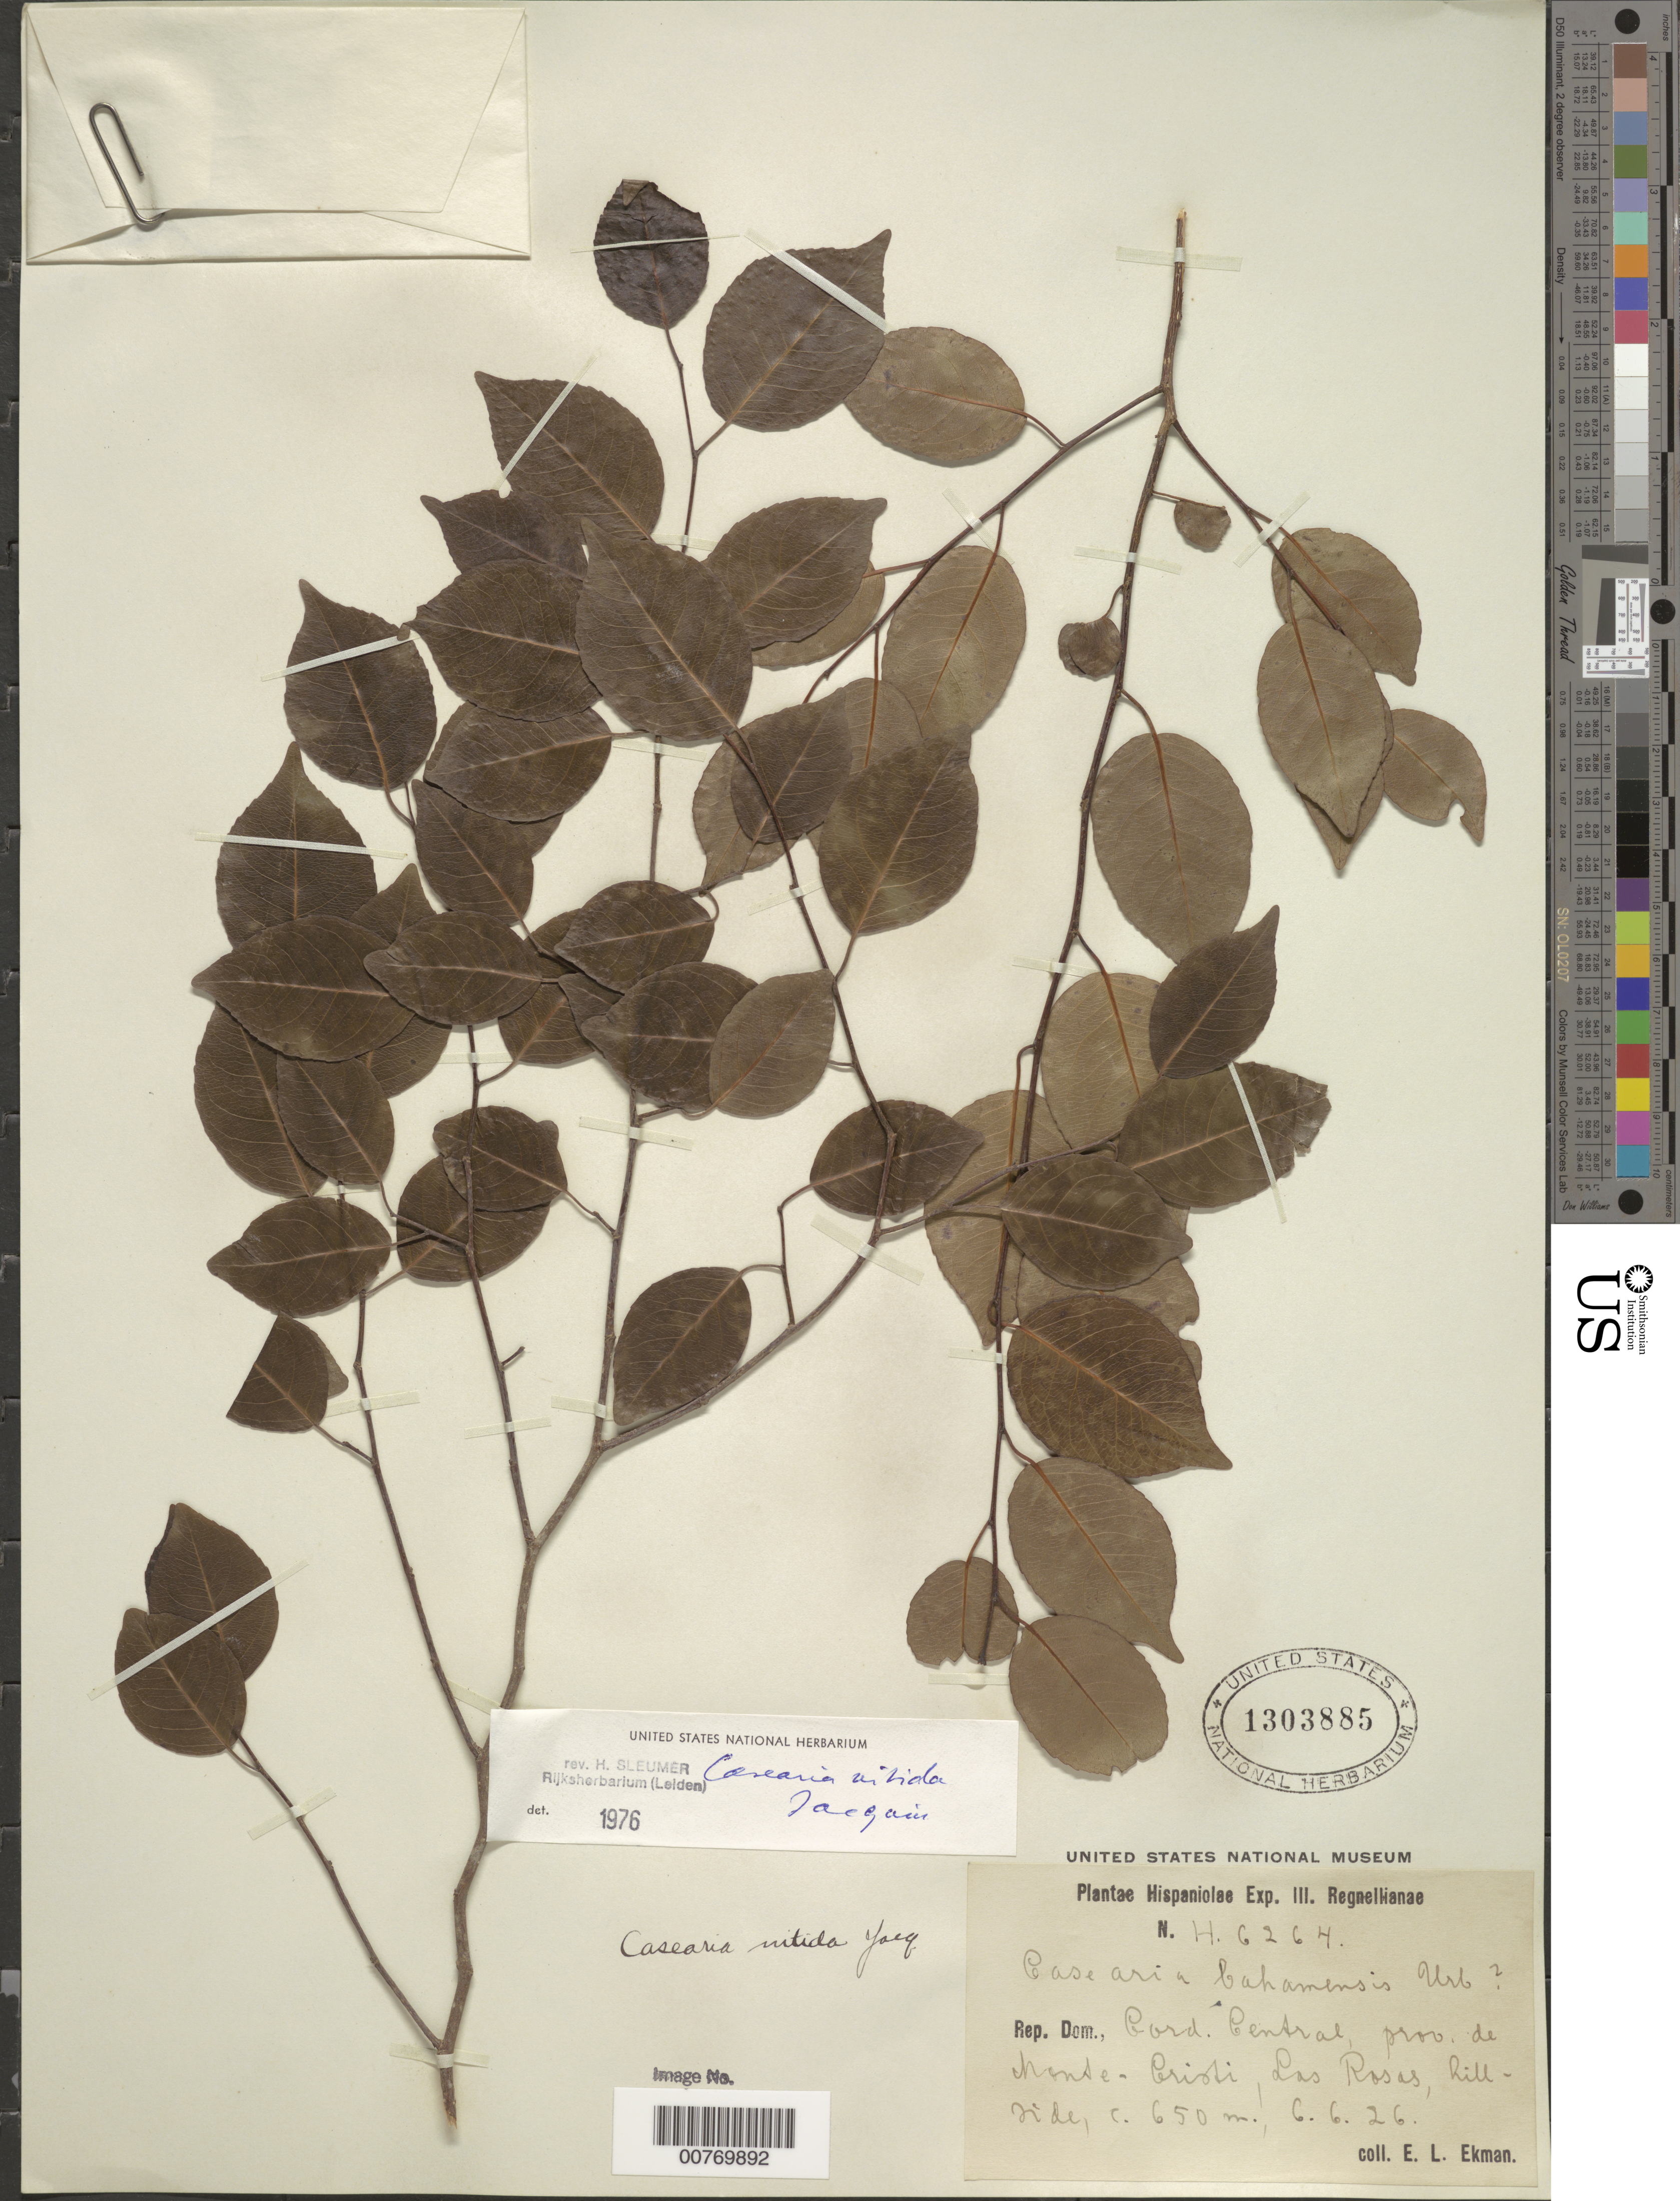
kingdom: Plantae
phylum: Tracheophyta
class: Magnoliopsida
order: Malpighiales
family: Salicaceae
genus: Casearia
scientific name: Casearia nitida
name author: (L.) Jacq.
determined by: Sleumer, H. O.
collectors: E. L. Ekman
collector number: H 6264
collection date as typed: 06 Jun 1926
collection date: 1926-06-06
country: Dominican Republic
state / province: Monte Cristi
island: Hispaniola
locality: Cordillera Central, Las Rosas.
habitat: Hillside.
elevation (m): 650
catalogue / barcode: US 1303885